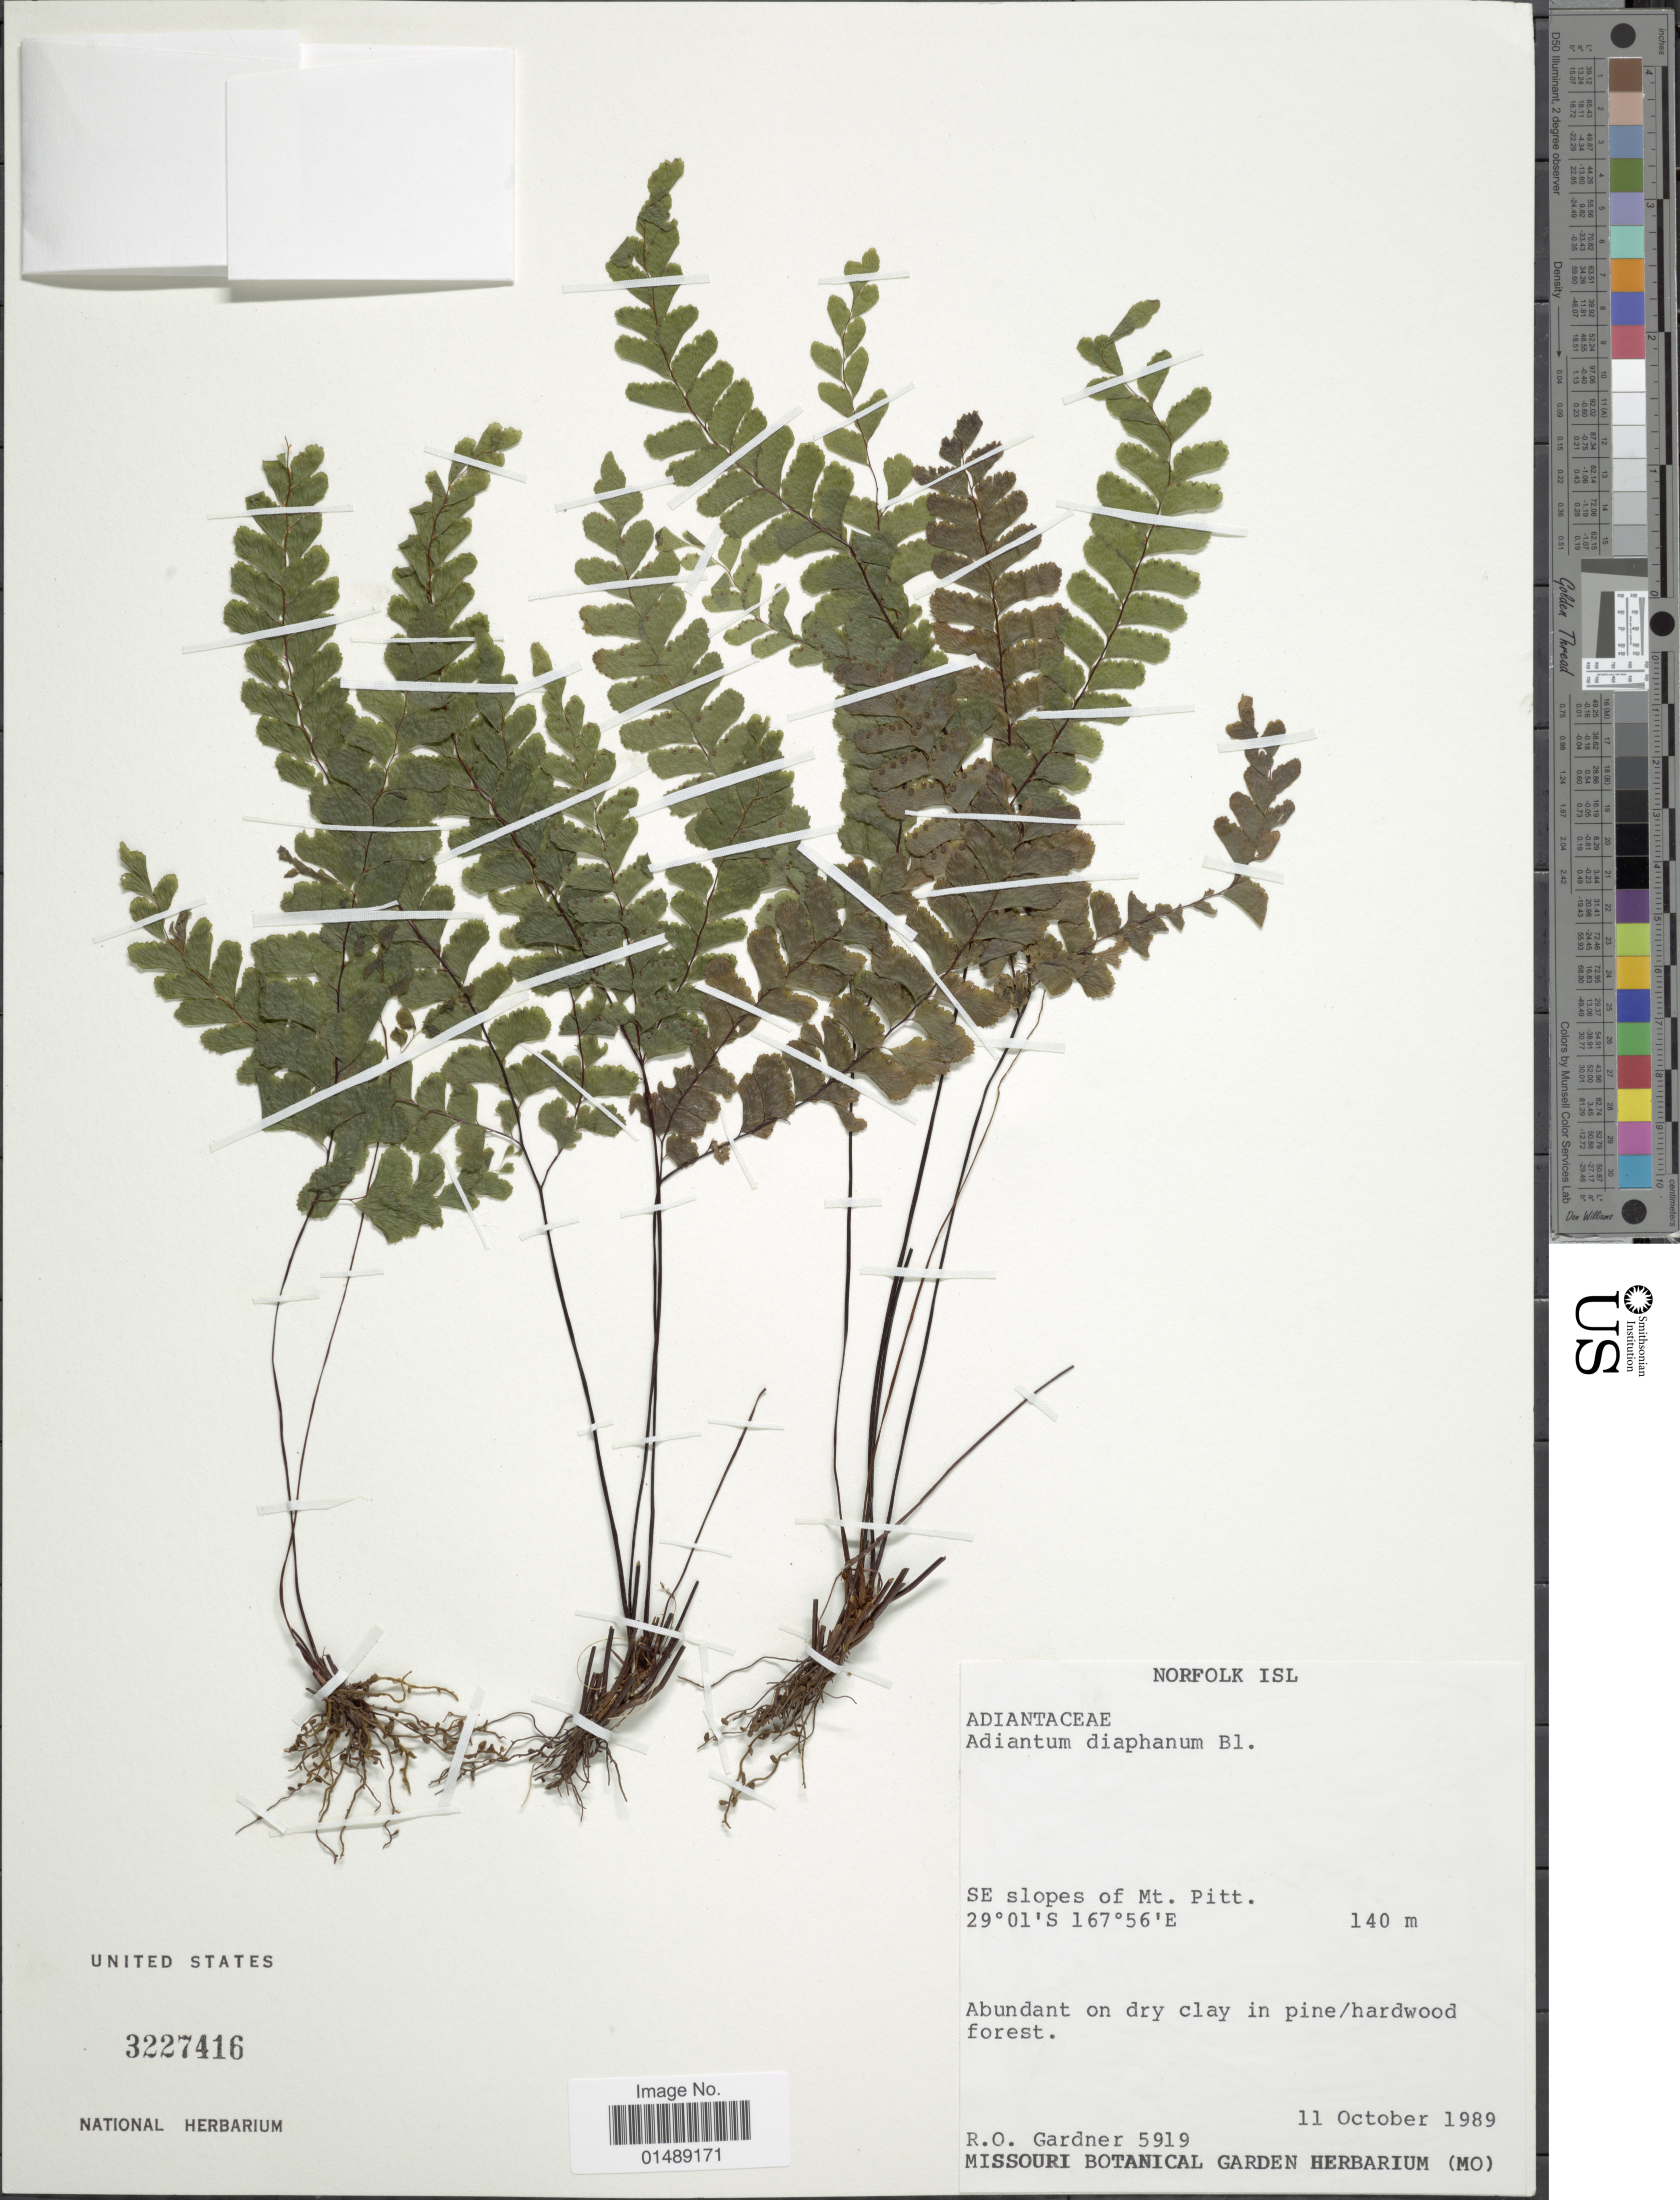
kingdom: Plantae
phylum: Tracheophyta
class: Polypodiopsida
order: Polypodiales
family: Pteridaceae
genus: Adiantum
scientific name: Adiantum diaphanum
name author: Blume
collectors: R. O. Gardner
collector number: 5919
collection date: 1989-10-11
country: Australia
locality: Norfolk Isl, SE slopes of Mt. Pitt.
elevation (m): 140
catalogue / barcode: US 3227416